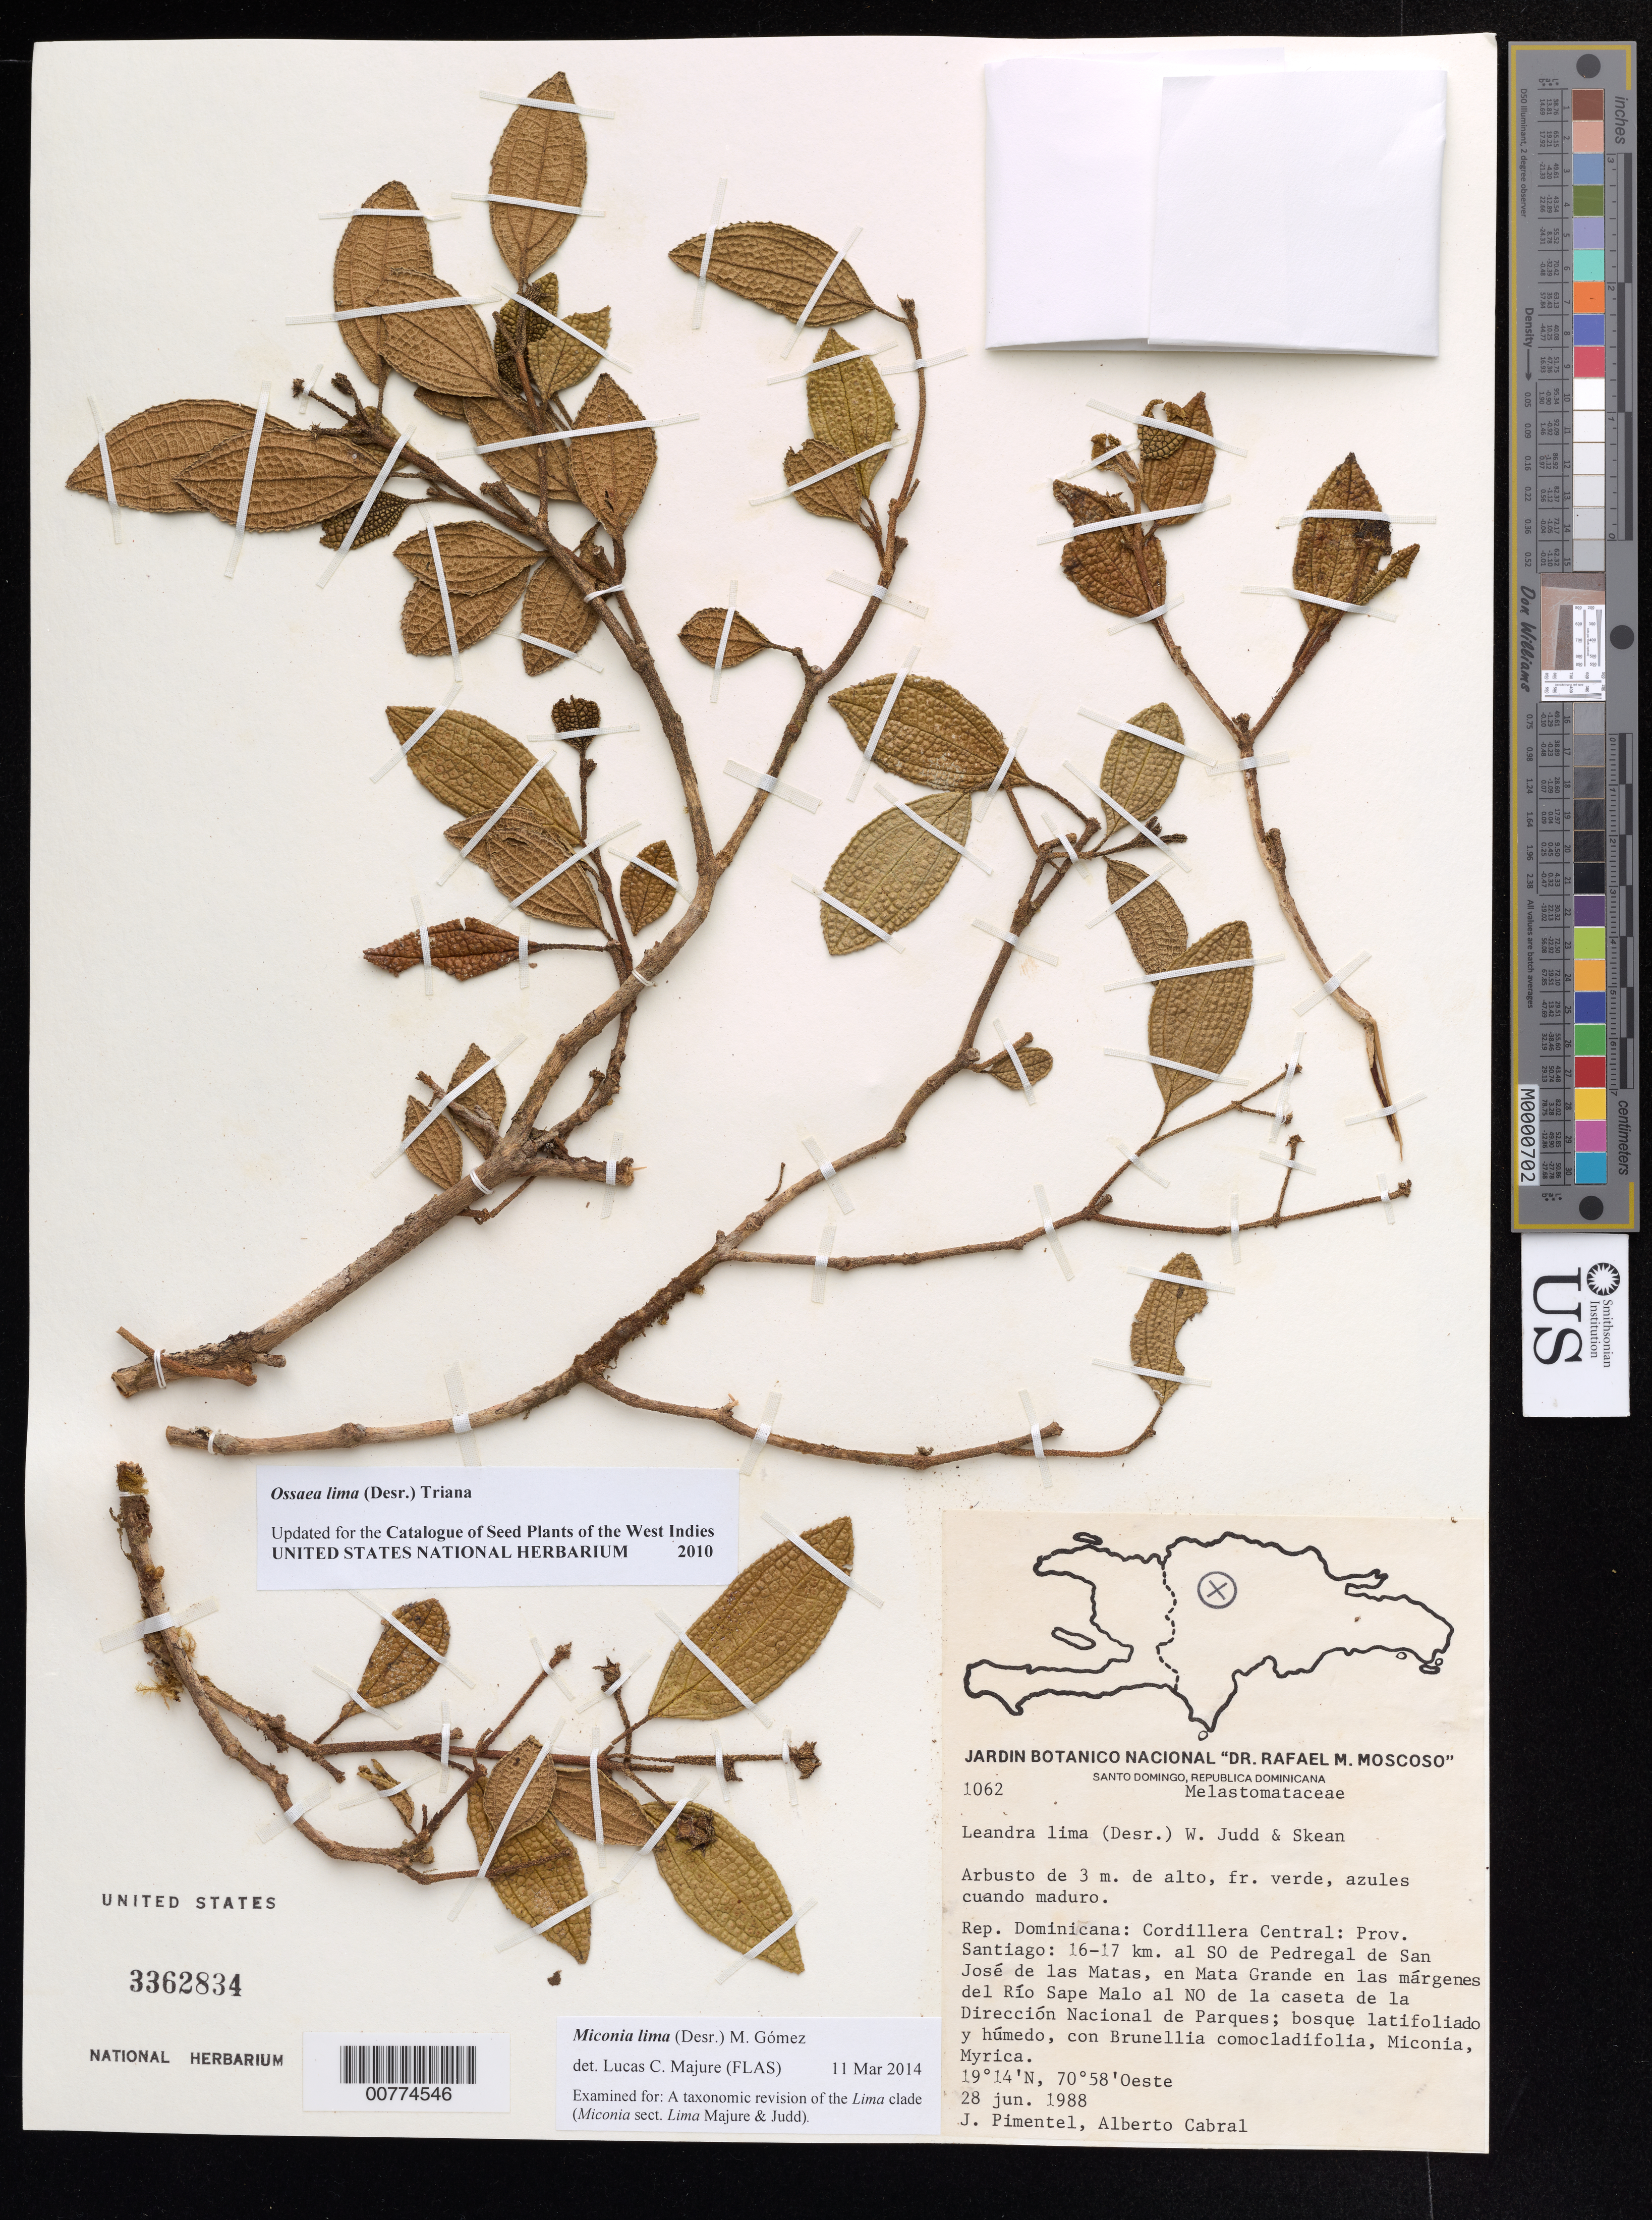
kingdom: Plantae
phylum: Tracheophyta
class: Magnoliopsida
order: Myrtales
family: Melastomataceae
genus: Miconia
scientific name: Miconia lima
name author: M. Gómez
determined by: Majure, Lucas C., (FLAS), University of Florida (UNITED STATES)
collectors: J. Pimentel & A. Cabral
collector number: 1062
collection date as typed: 28 Jun 1988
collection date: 1988-06-28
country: Dominican Republic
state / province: Santiago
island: Hispaniola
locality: Cordillera Central, 16-17 km SW of Pedregal de San José de las Matas, en Mata Grande en las márgenes del Río Sape Malo, NW of the Dirección Nacional de Parques stall.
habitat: Broad leaf and humid forest, with Brunellia comocladifolia, Miconia, Myrica.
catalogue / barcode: US 3362834